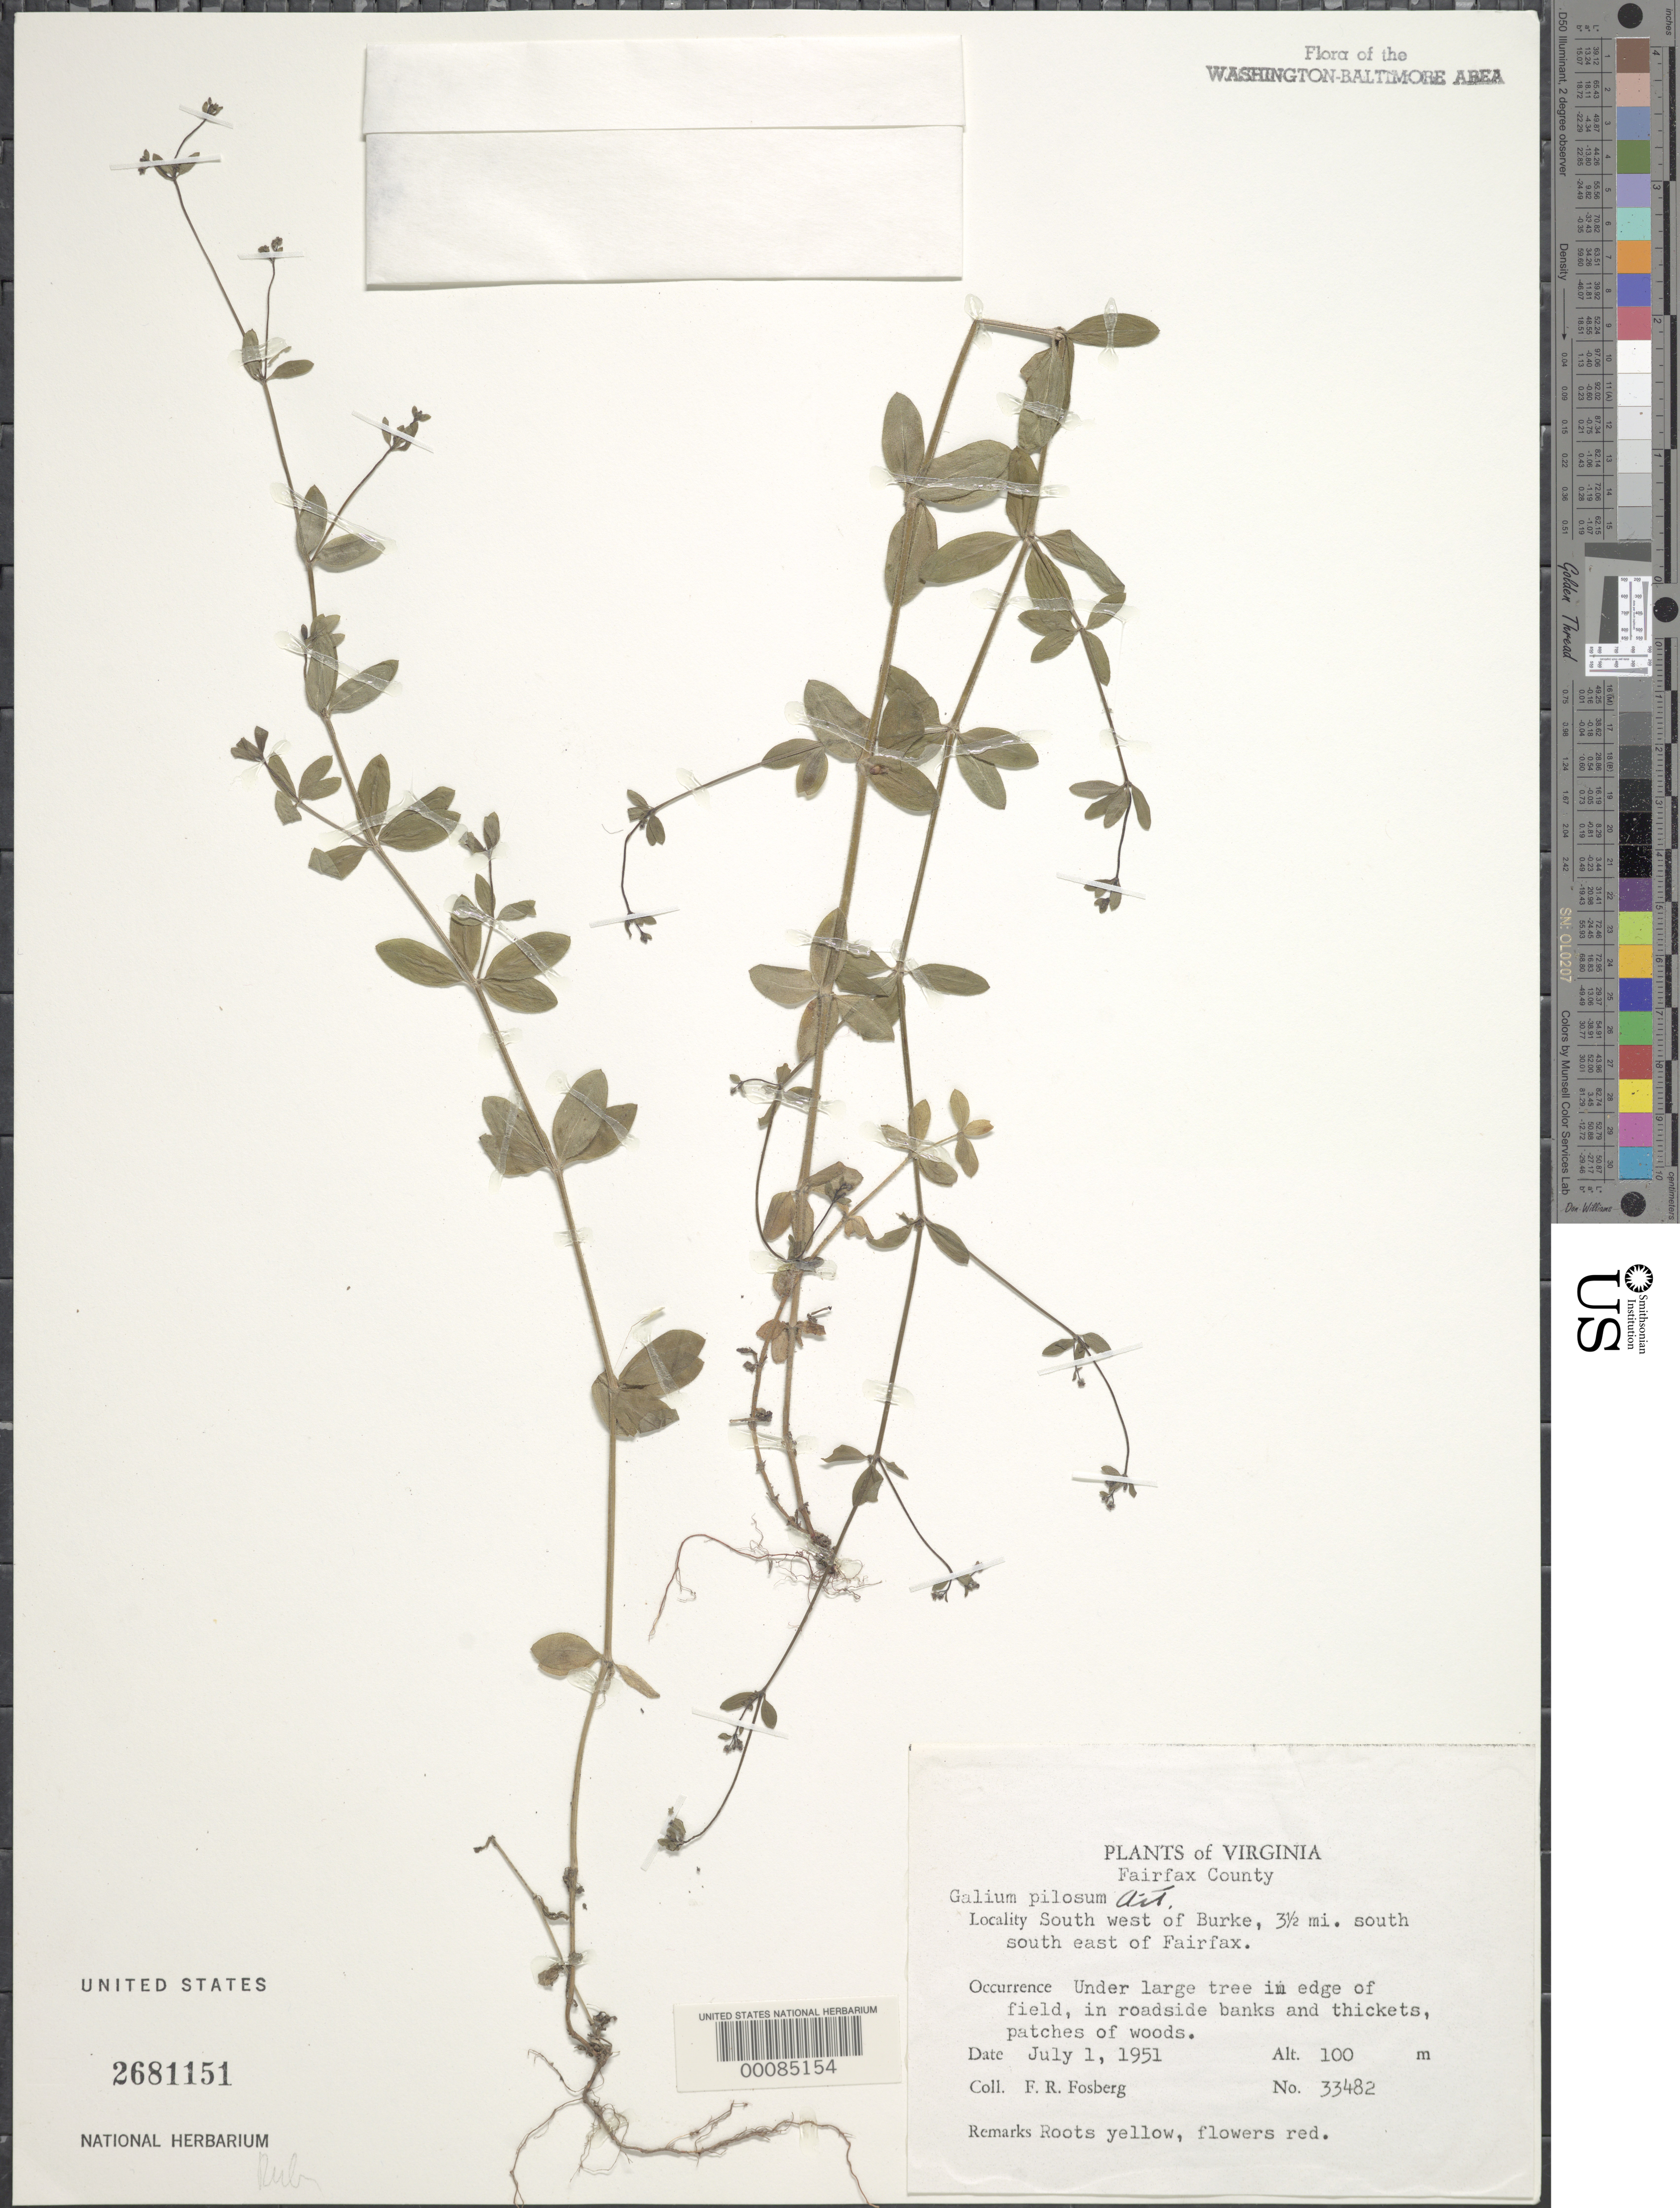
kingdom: Plantae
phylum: Tracheophyta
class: Magnoliopsida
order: Gentianales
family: Rubiaceae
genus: Galium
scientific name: Galium pilosum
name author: Aiton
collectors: F. R. Fosberg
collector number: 33482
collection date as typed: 01 Jul 1951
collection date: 1951-07-01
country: United States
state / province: Virginia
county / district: Fairfax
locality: Between Burke and Fairfax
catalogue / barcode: US 2681151